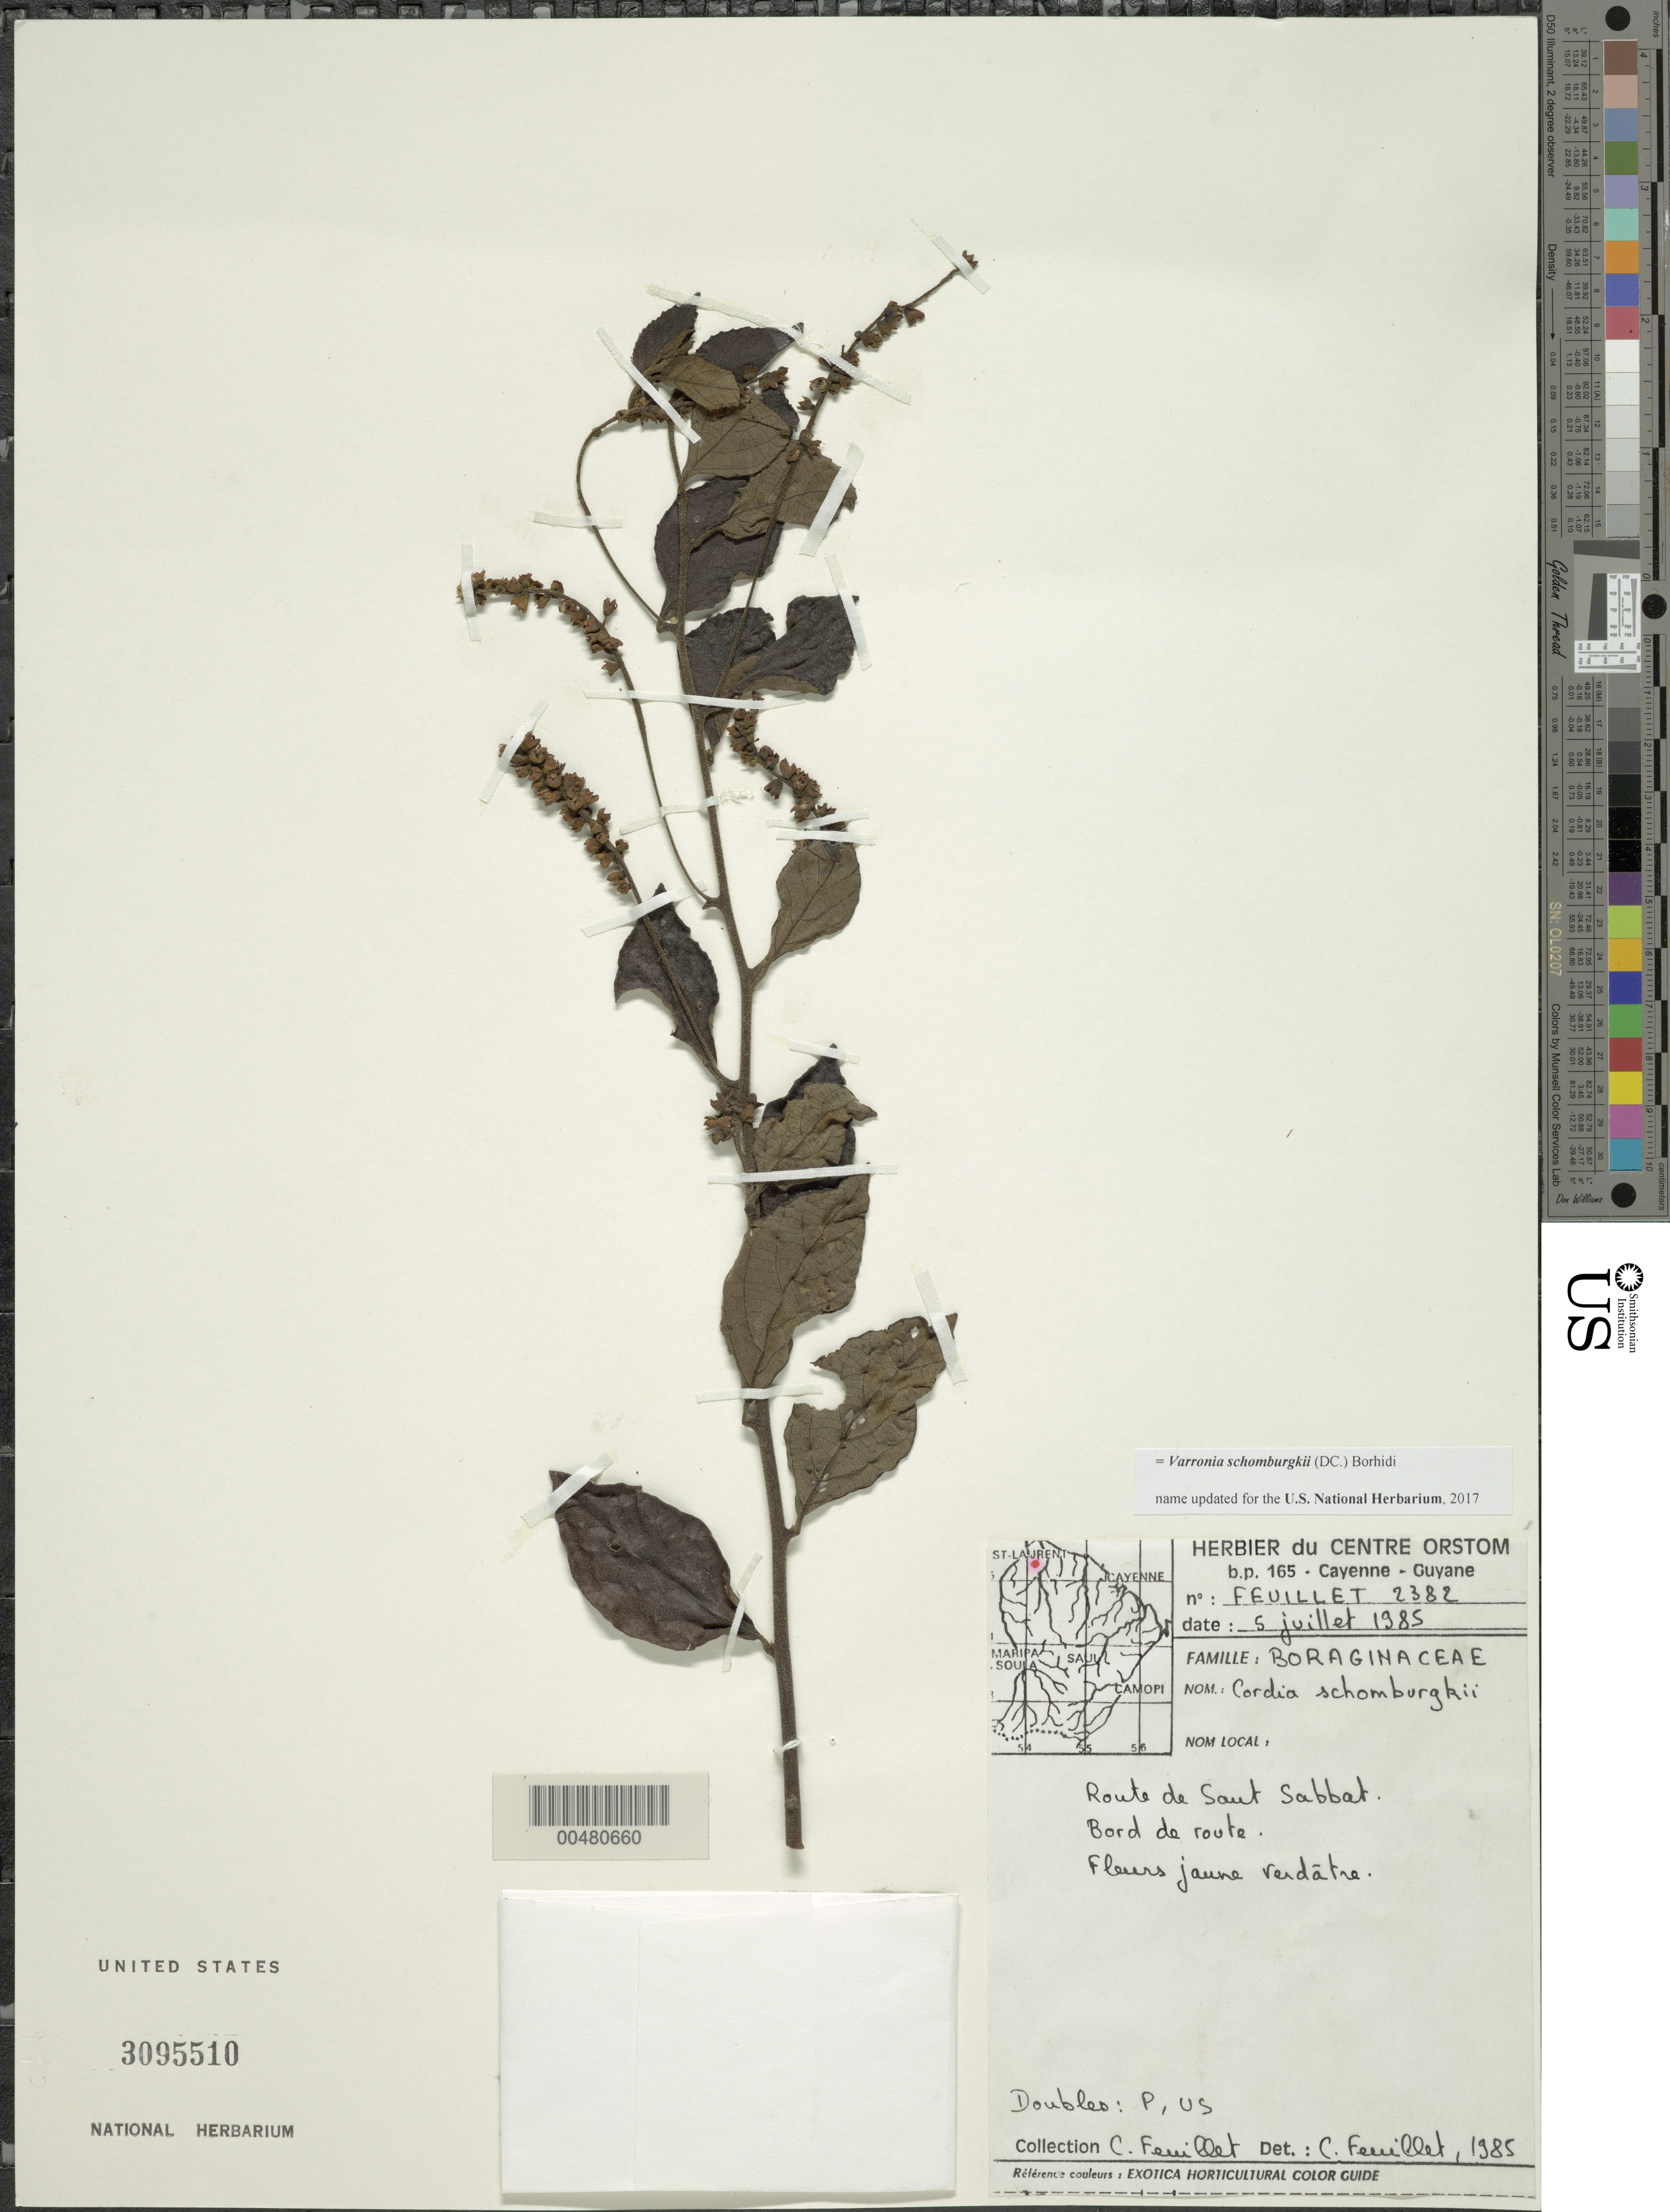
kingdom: Plantae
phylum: Tracheophyta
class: Magnoliopsida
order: Boraginales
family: Cordiaceae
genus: Varronia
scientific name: Varronia schomburgkii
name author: (DC.) Borhidi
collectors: C. Feuillet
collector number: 2382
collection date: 1985-07-05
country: French Guiana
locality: Route de Saut Sabbat, Bord de route.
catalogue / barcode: US 3095510